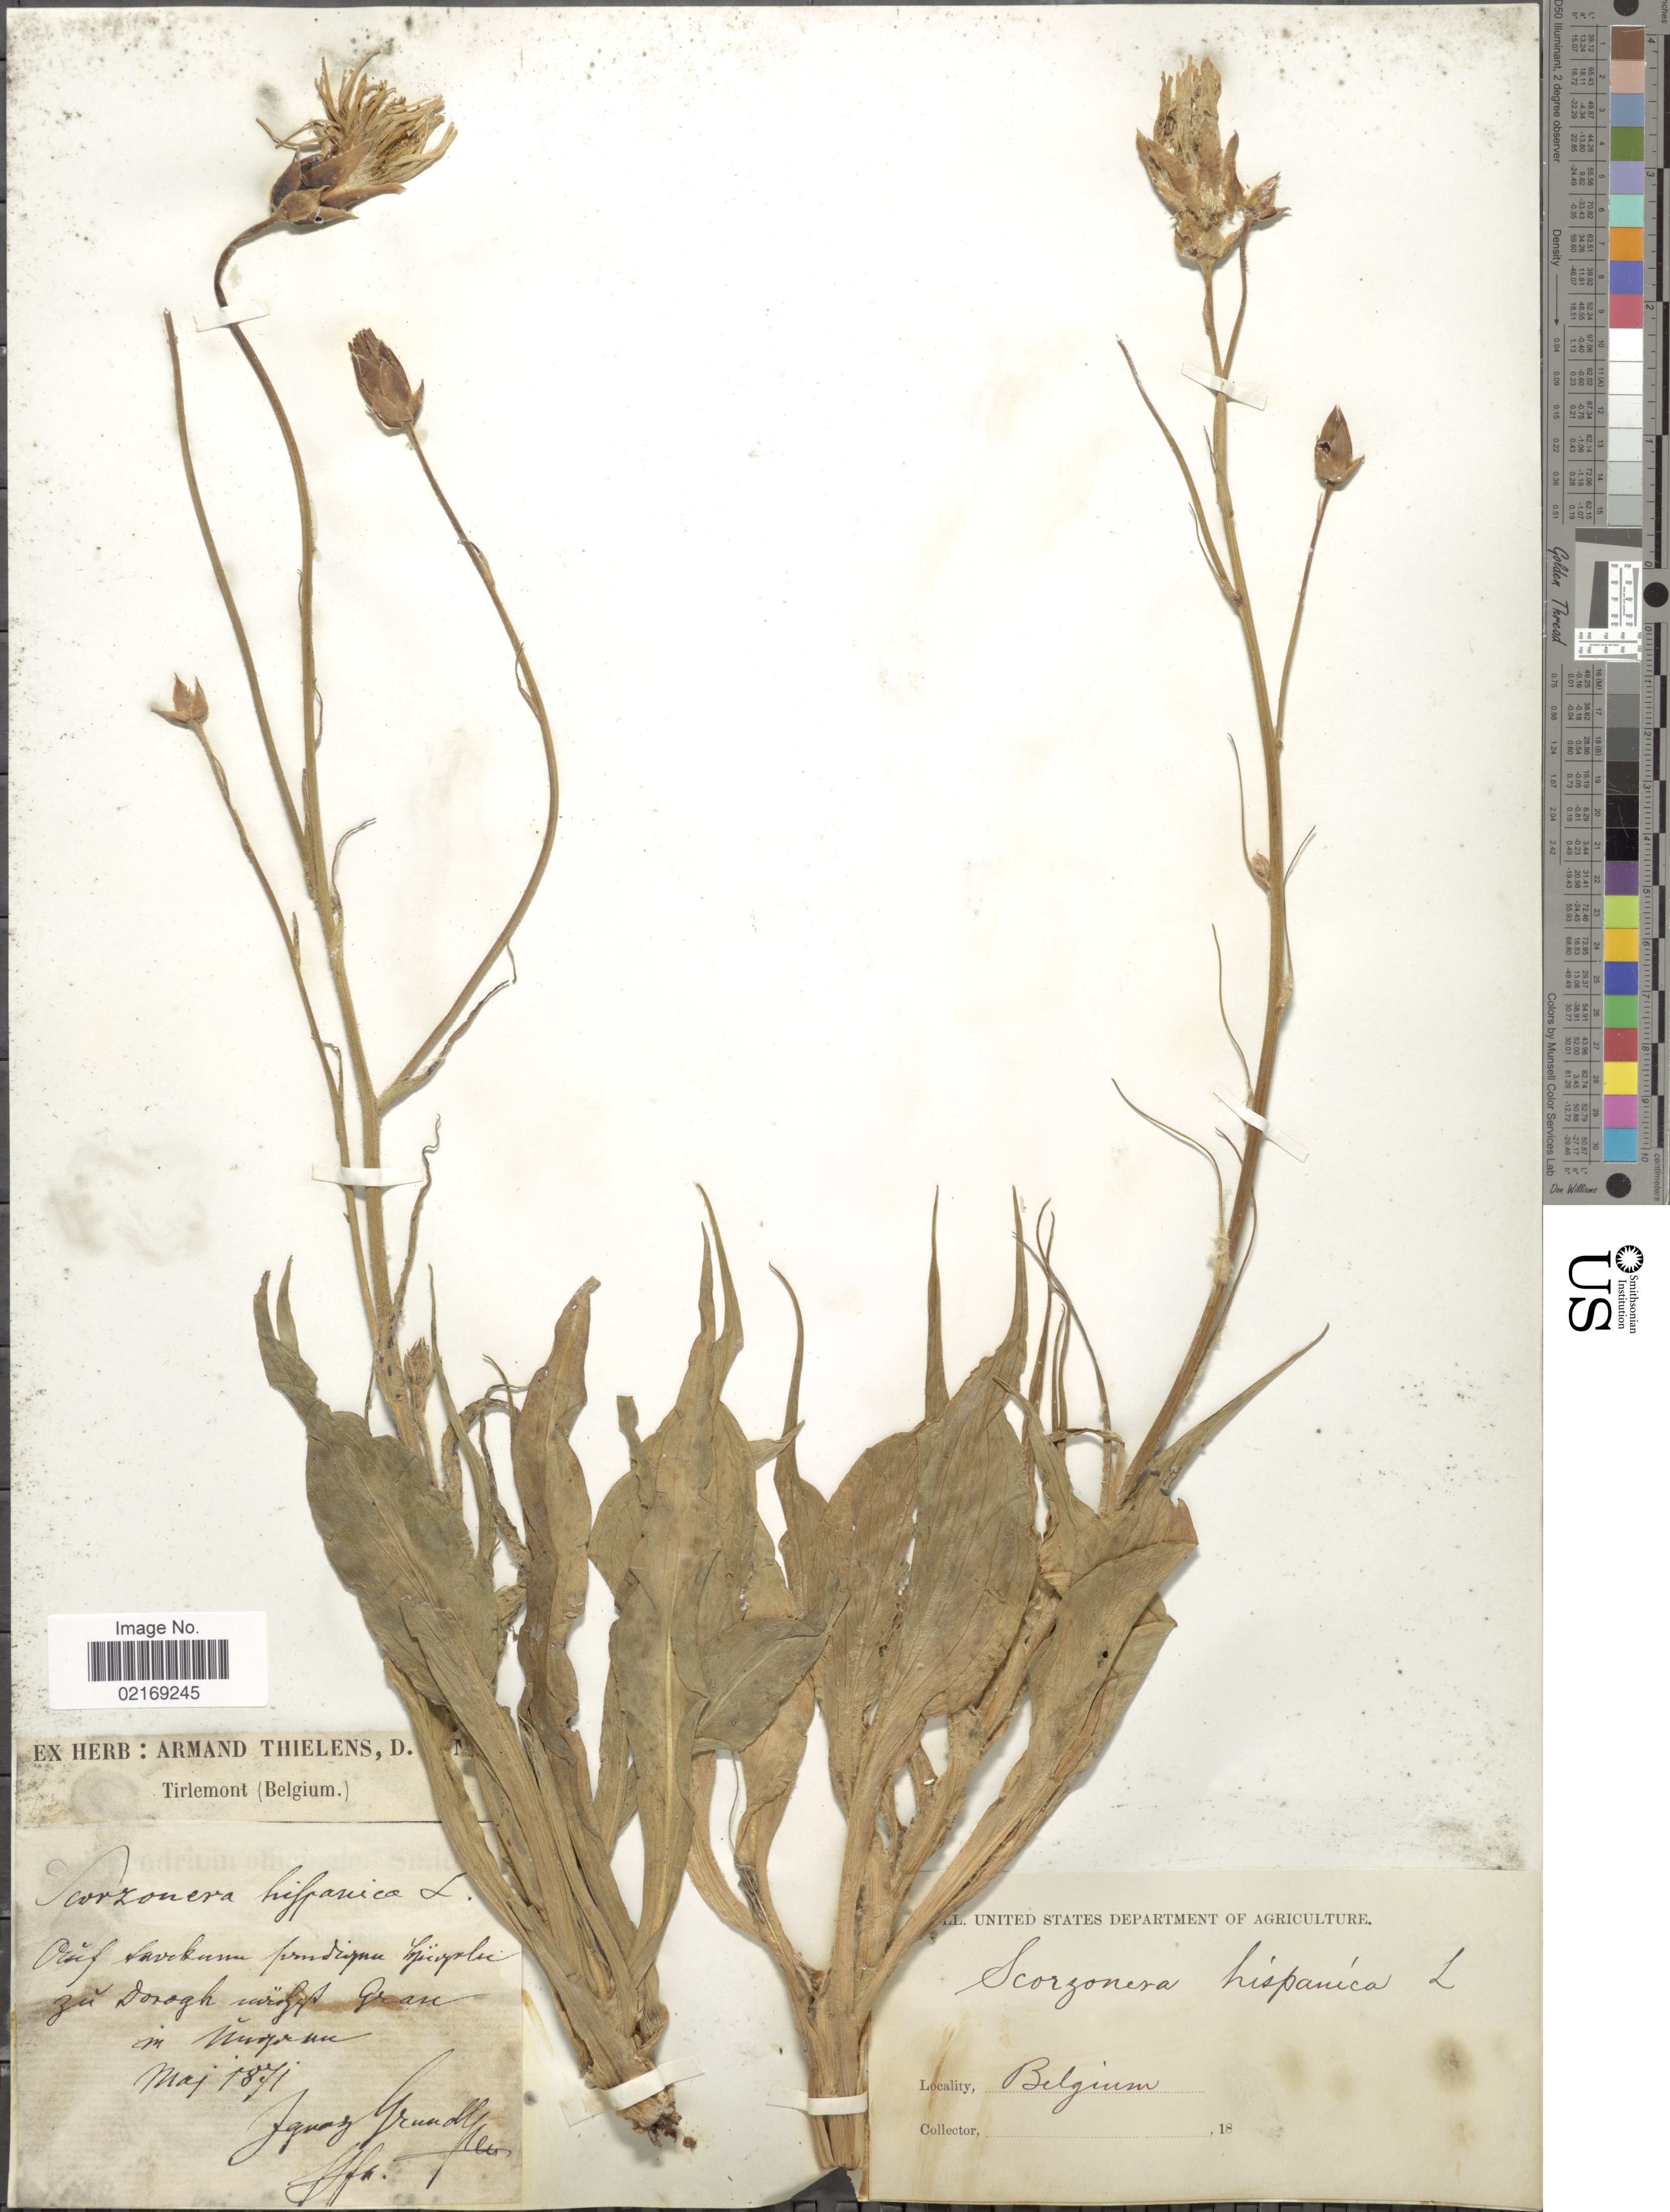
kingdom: Plantae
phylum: Tracheophyta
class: Magnoliopsida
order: Asterales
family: Asteraceae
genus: Scorzonera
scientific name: Scorzonera hispanica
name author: L.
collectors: I. Grundl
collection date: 1871-05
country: Belgium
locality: Auf savekum prondiope Gicosche zei Doragh urogt Gran in Mugarne. [interpreted]